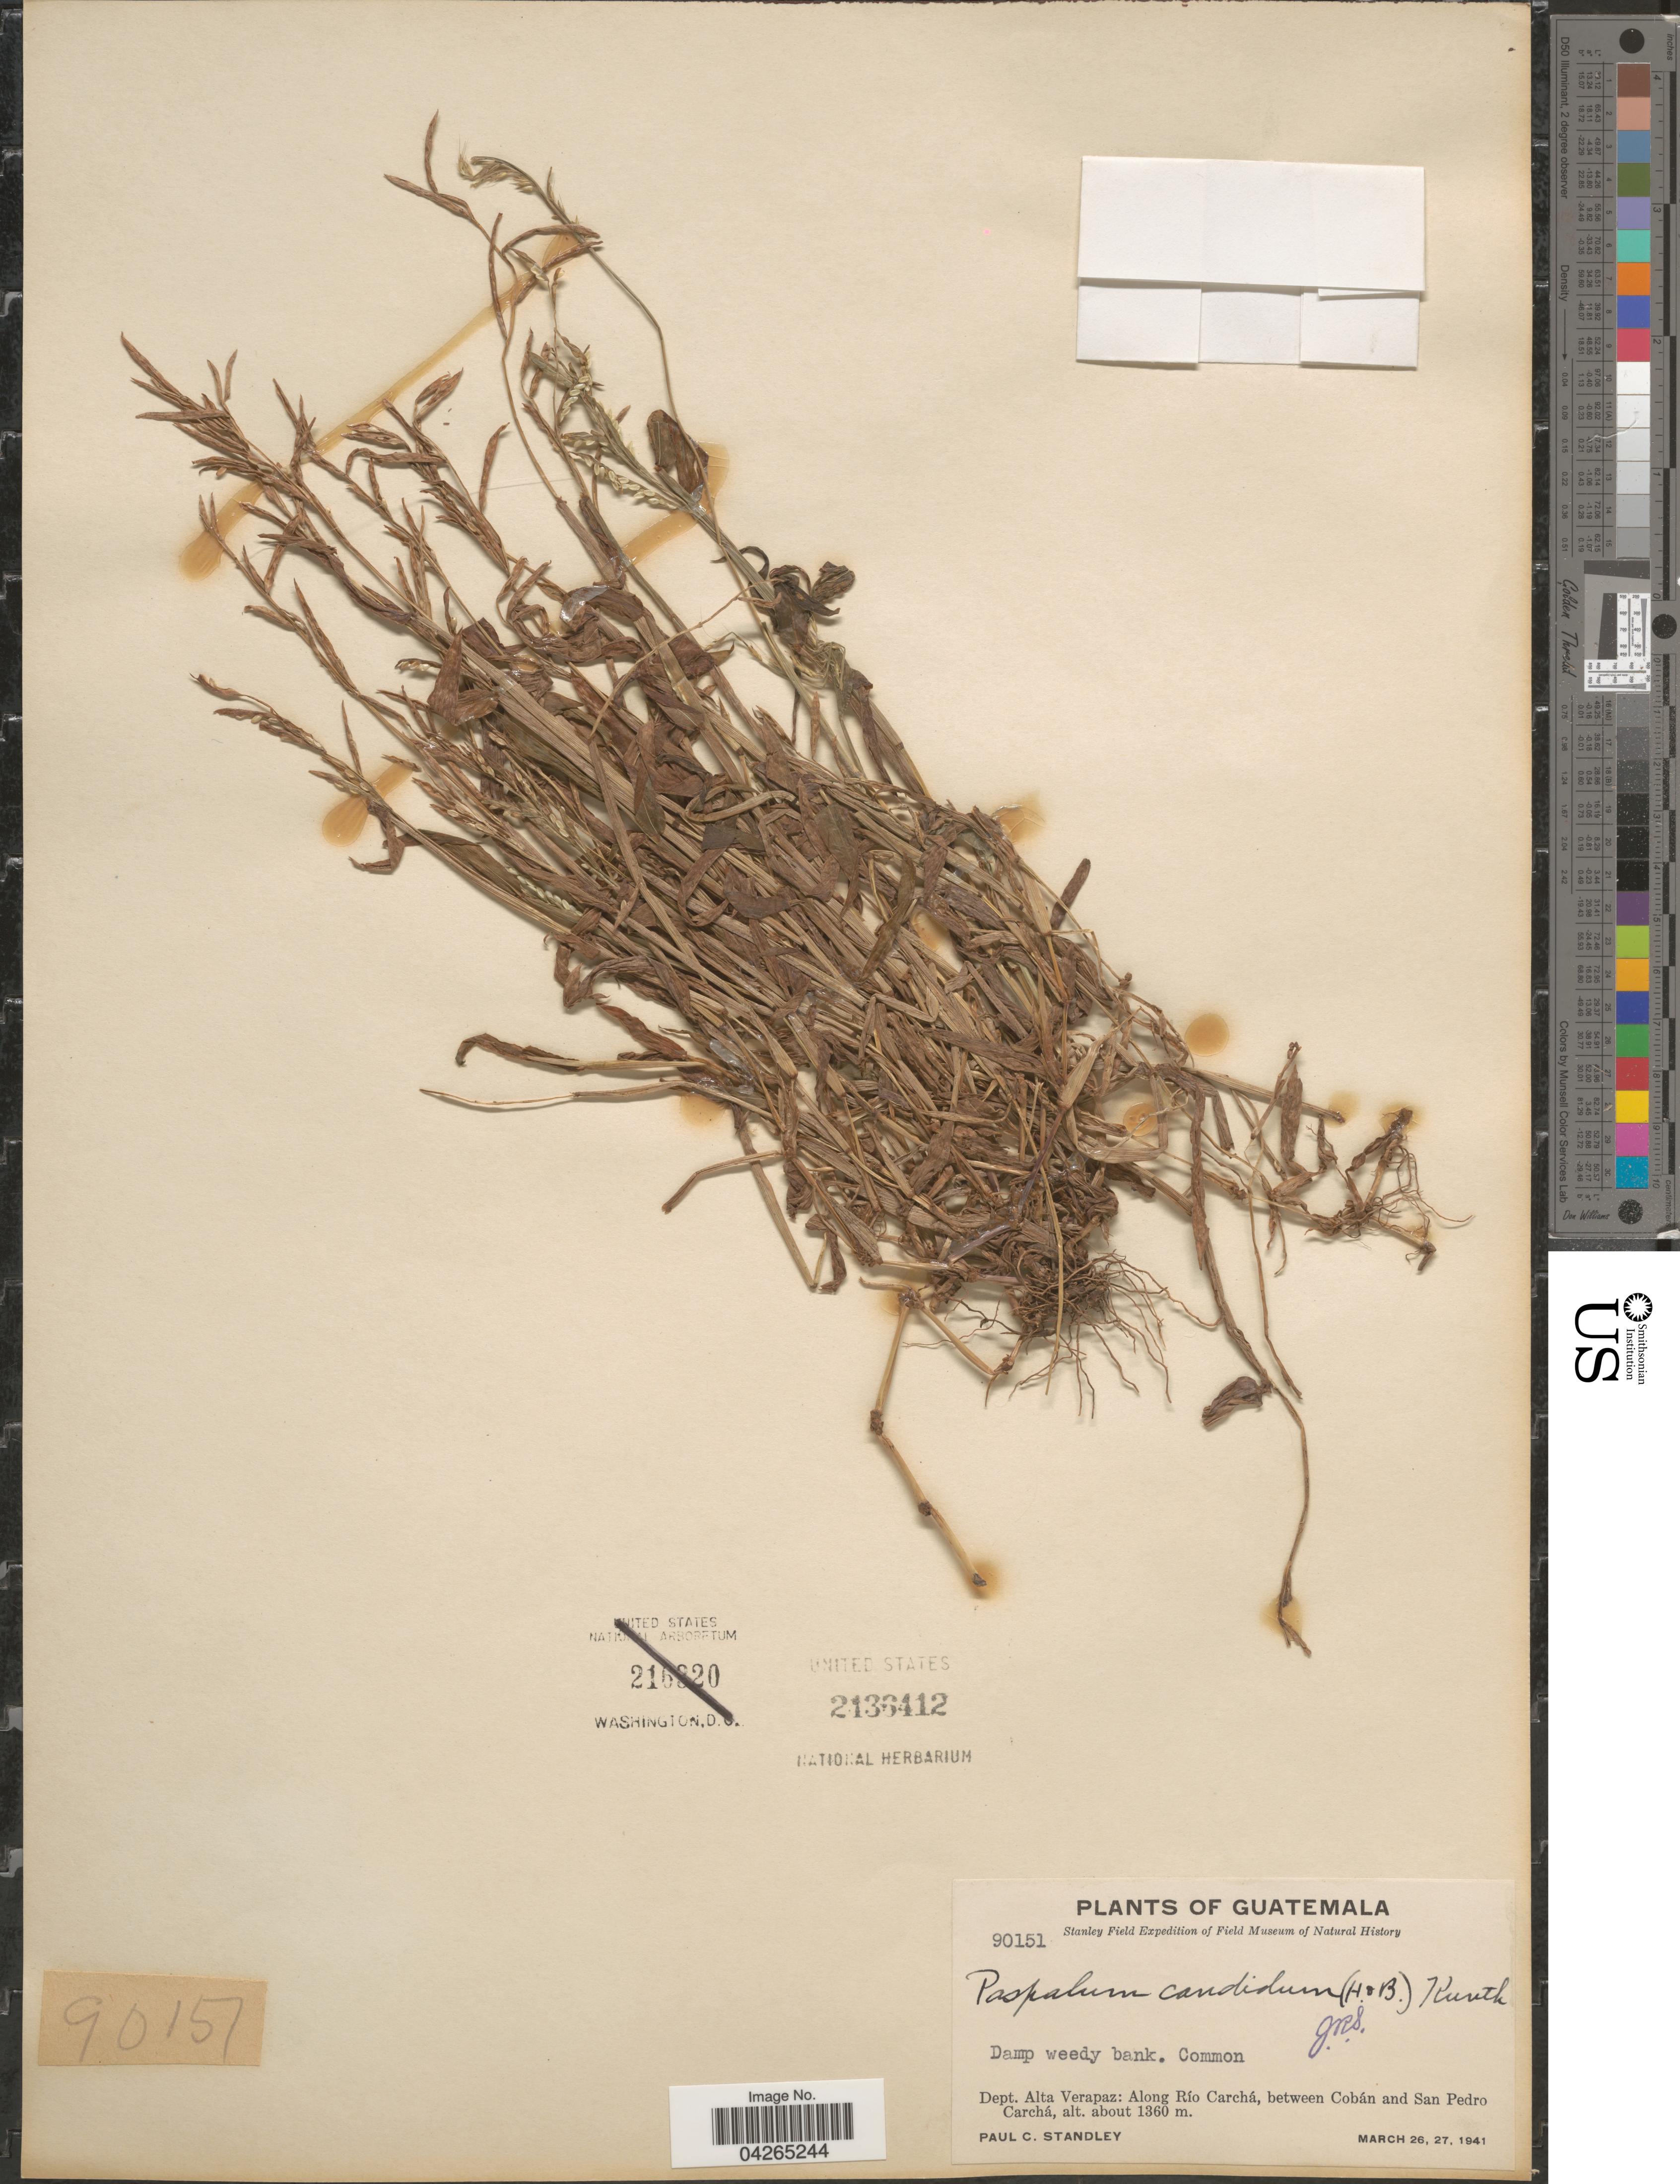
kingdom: Plantae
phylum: Tracheophyta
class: Liliopsida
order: Poales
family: Poaceae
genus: Paspalum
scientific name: Paspalum candidum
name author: (Humb. & Bonpl. ex Fleugge) Kunth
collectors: P. C. Standley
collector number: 90151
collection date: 1941-03-26/1941-03-27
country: Guatemala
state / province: Alta Verapaz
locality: Stanley Field Expedition. Dept. Alta Verapaz: Along Río Carchá, between Cobán and San Pedro Carchá.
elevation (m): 1360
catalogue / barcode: US 2136412